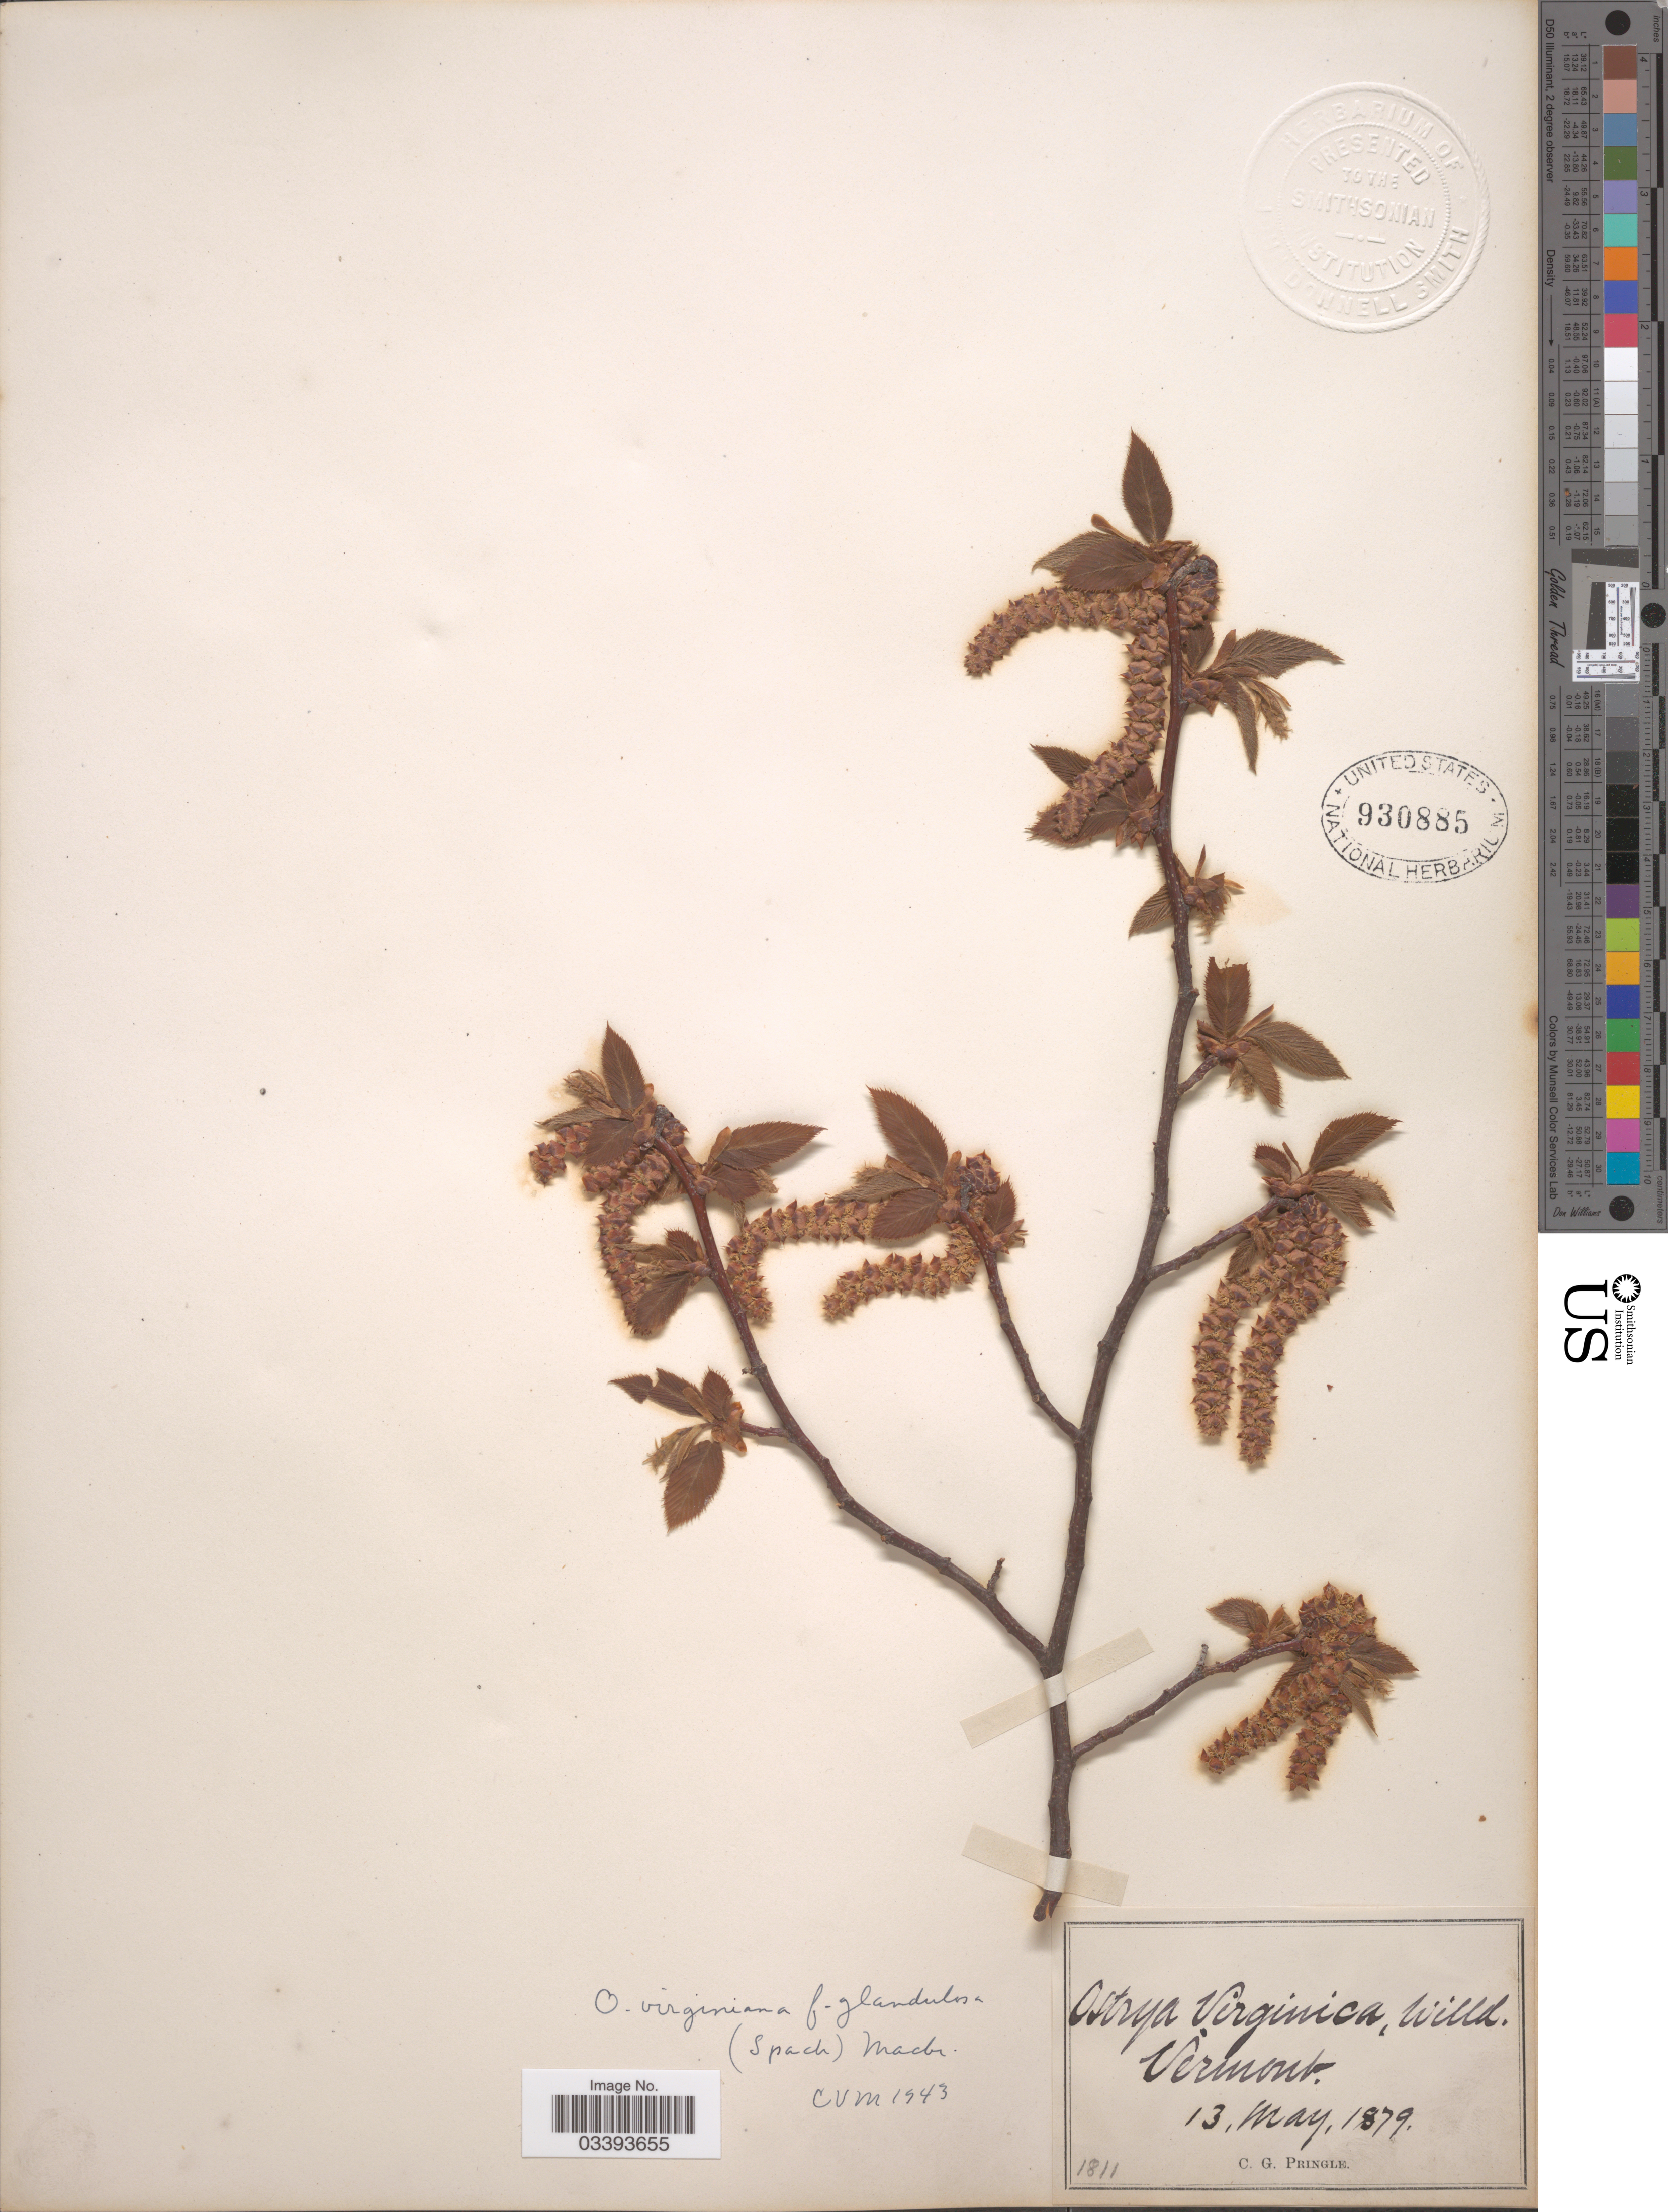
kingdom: Plantae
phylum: Tracheophyta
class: Magnoliopsida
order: Fagales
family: Betulaceae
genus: Ostrya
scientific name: Ostrya virginiana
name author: (Mill.) K. Koch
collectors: C. G. Pringle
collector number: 1811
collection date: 1879-05-13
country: United States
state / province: Vermont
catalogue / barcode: US 930885